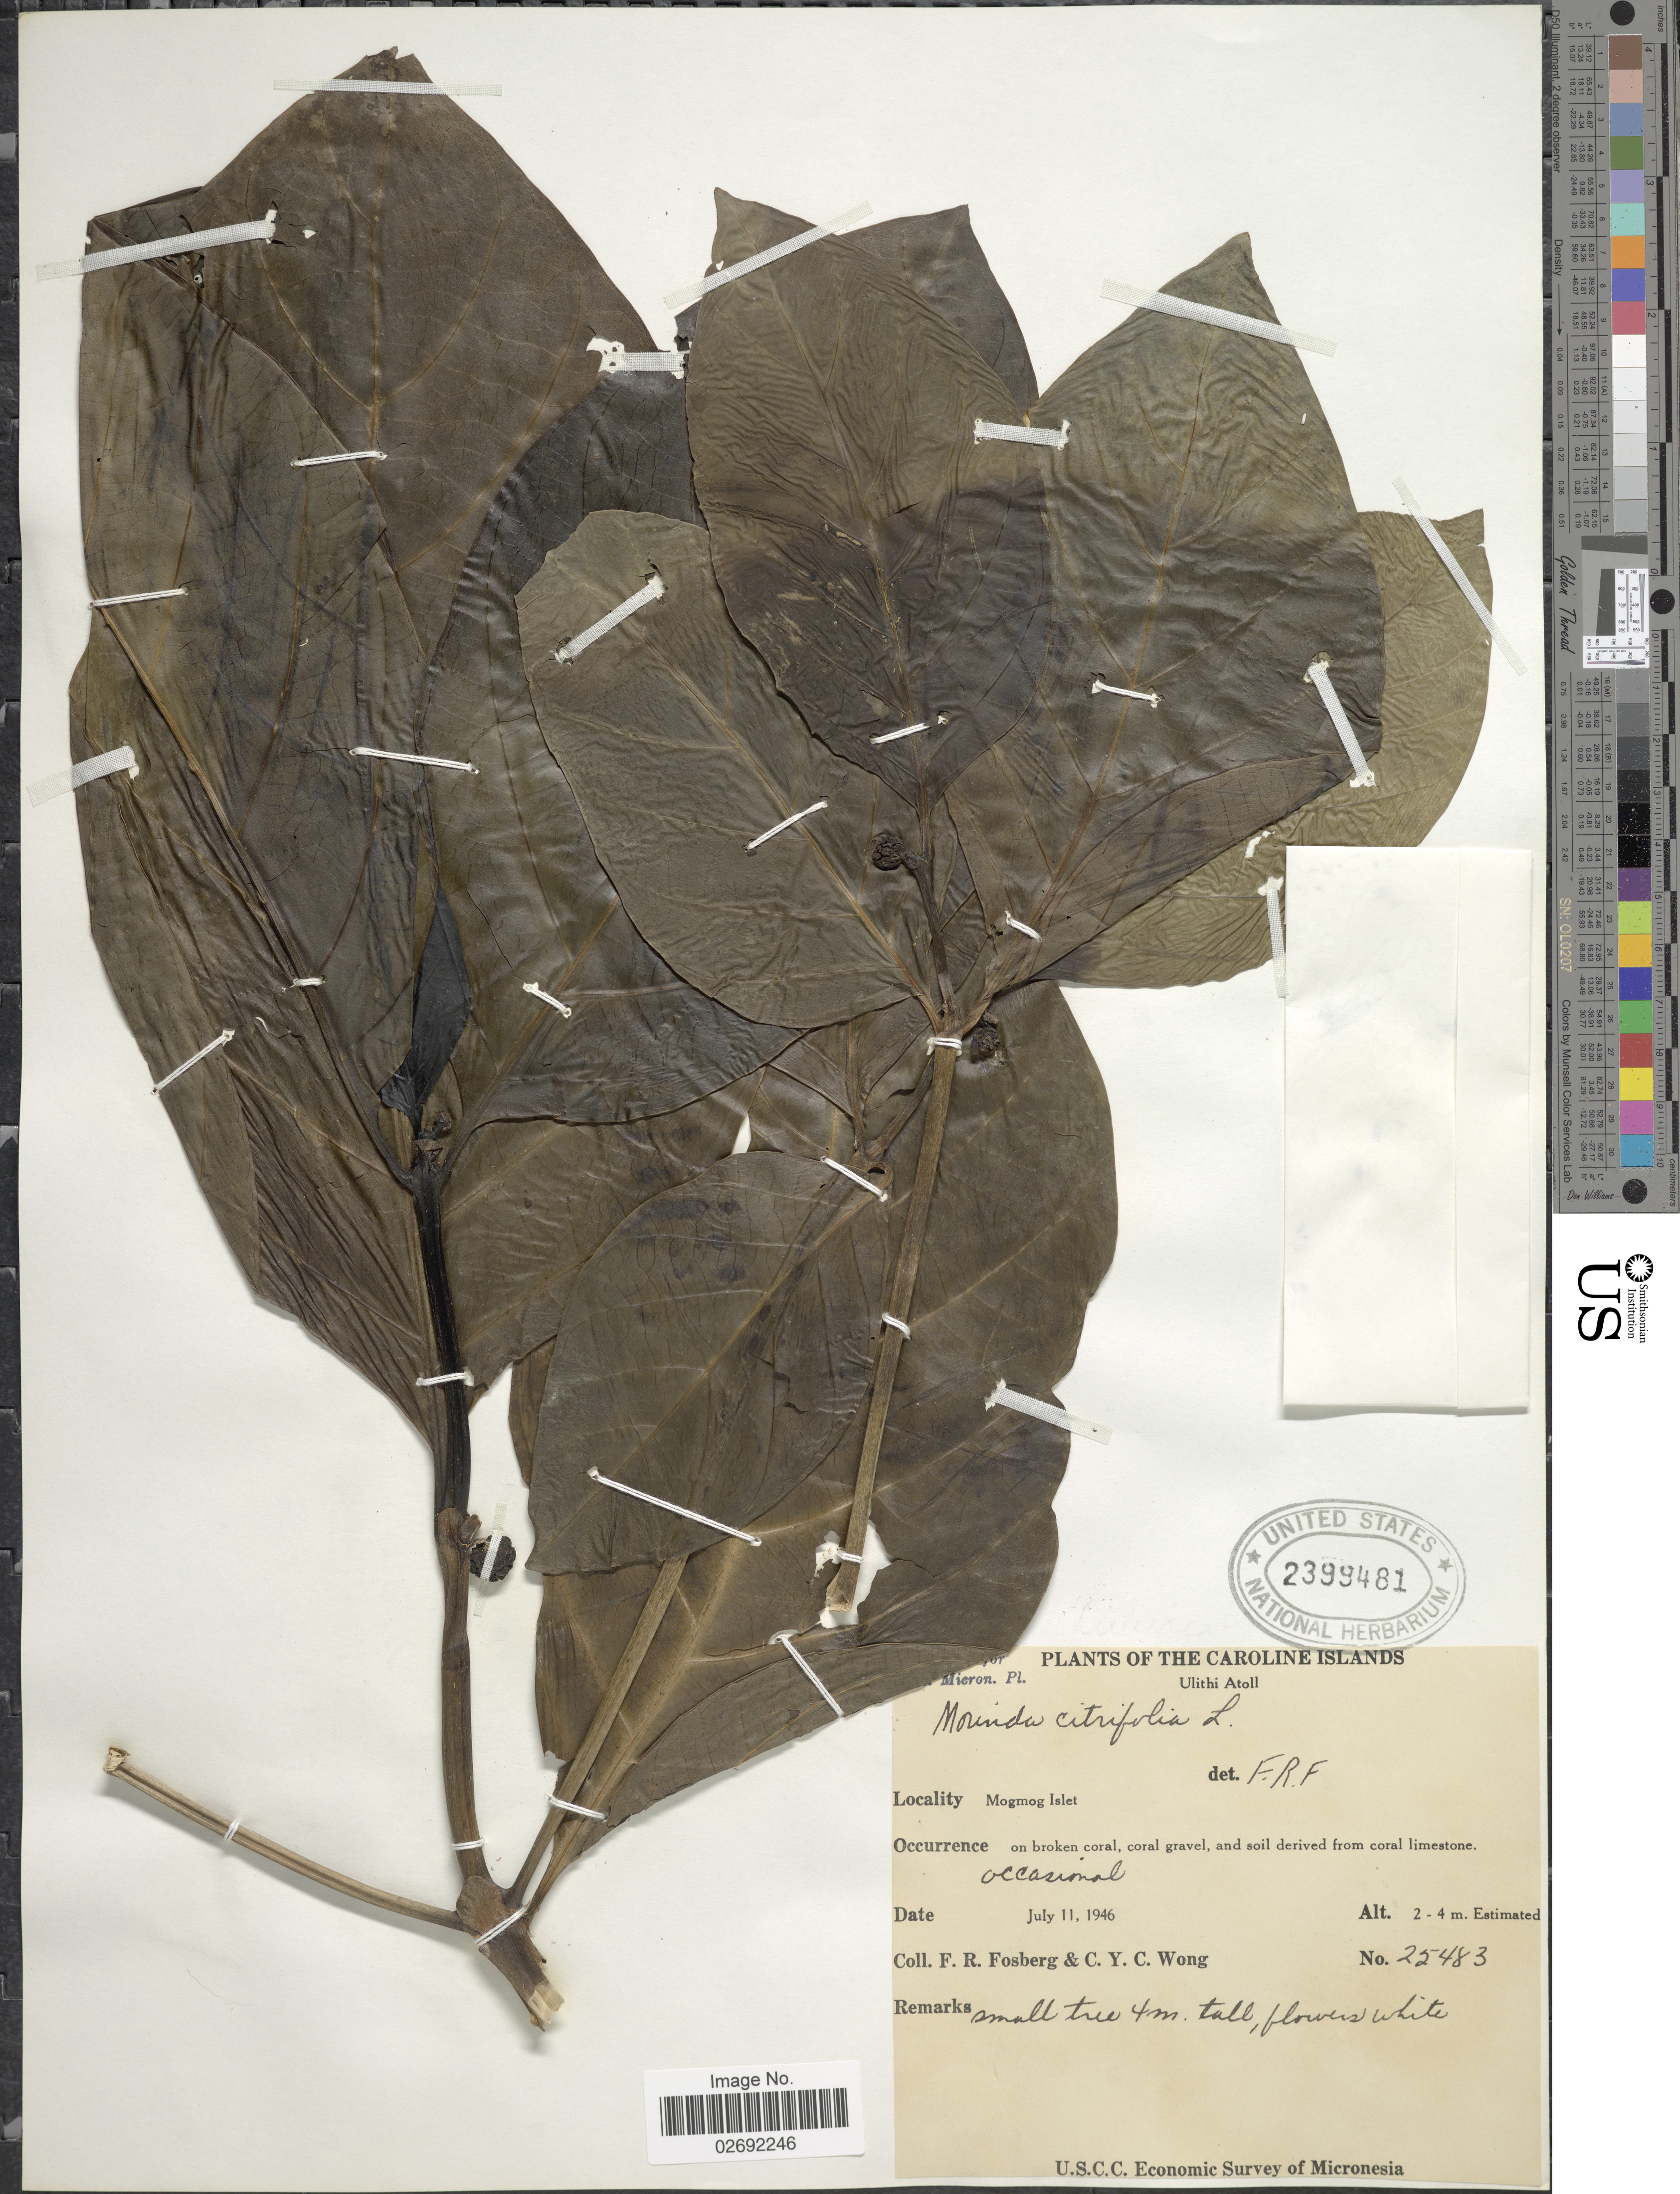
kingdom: Plantae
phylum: Tracheophyta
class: Magnoliopsida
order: Gentianales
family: Rubiaceae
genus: Morinda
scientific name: Morinda citrifolia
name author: L.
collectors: F. R. Fosberg & C. Y. C. Wong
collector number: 25483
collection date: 1946-07-11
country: Micronesia, Federated States of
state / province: Yap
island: Ulithi Atoll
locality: Carlone Islands. Ulithi Atoll. Mogmog Islet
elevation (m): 2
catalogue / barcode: US 2399481